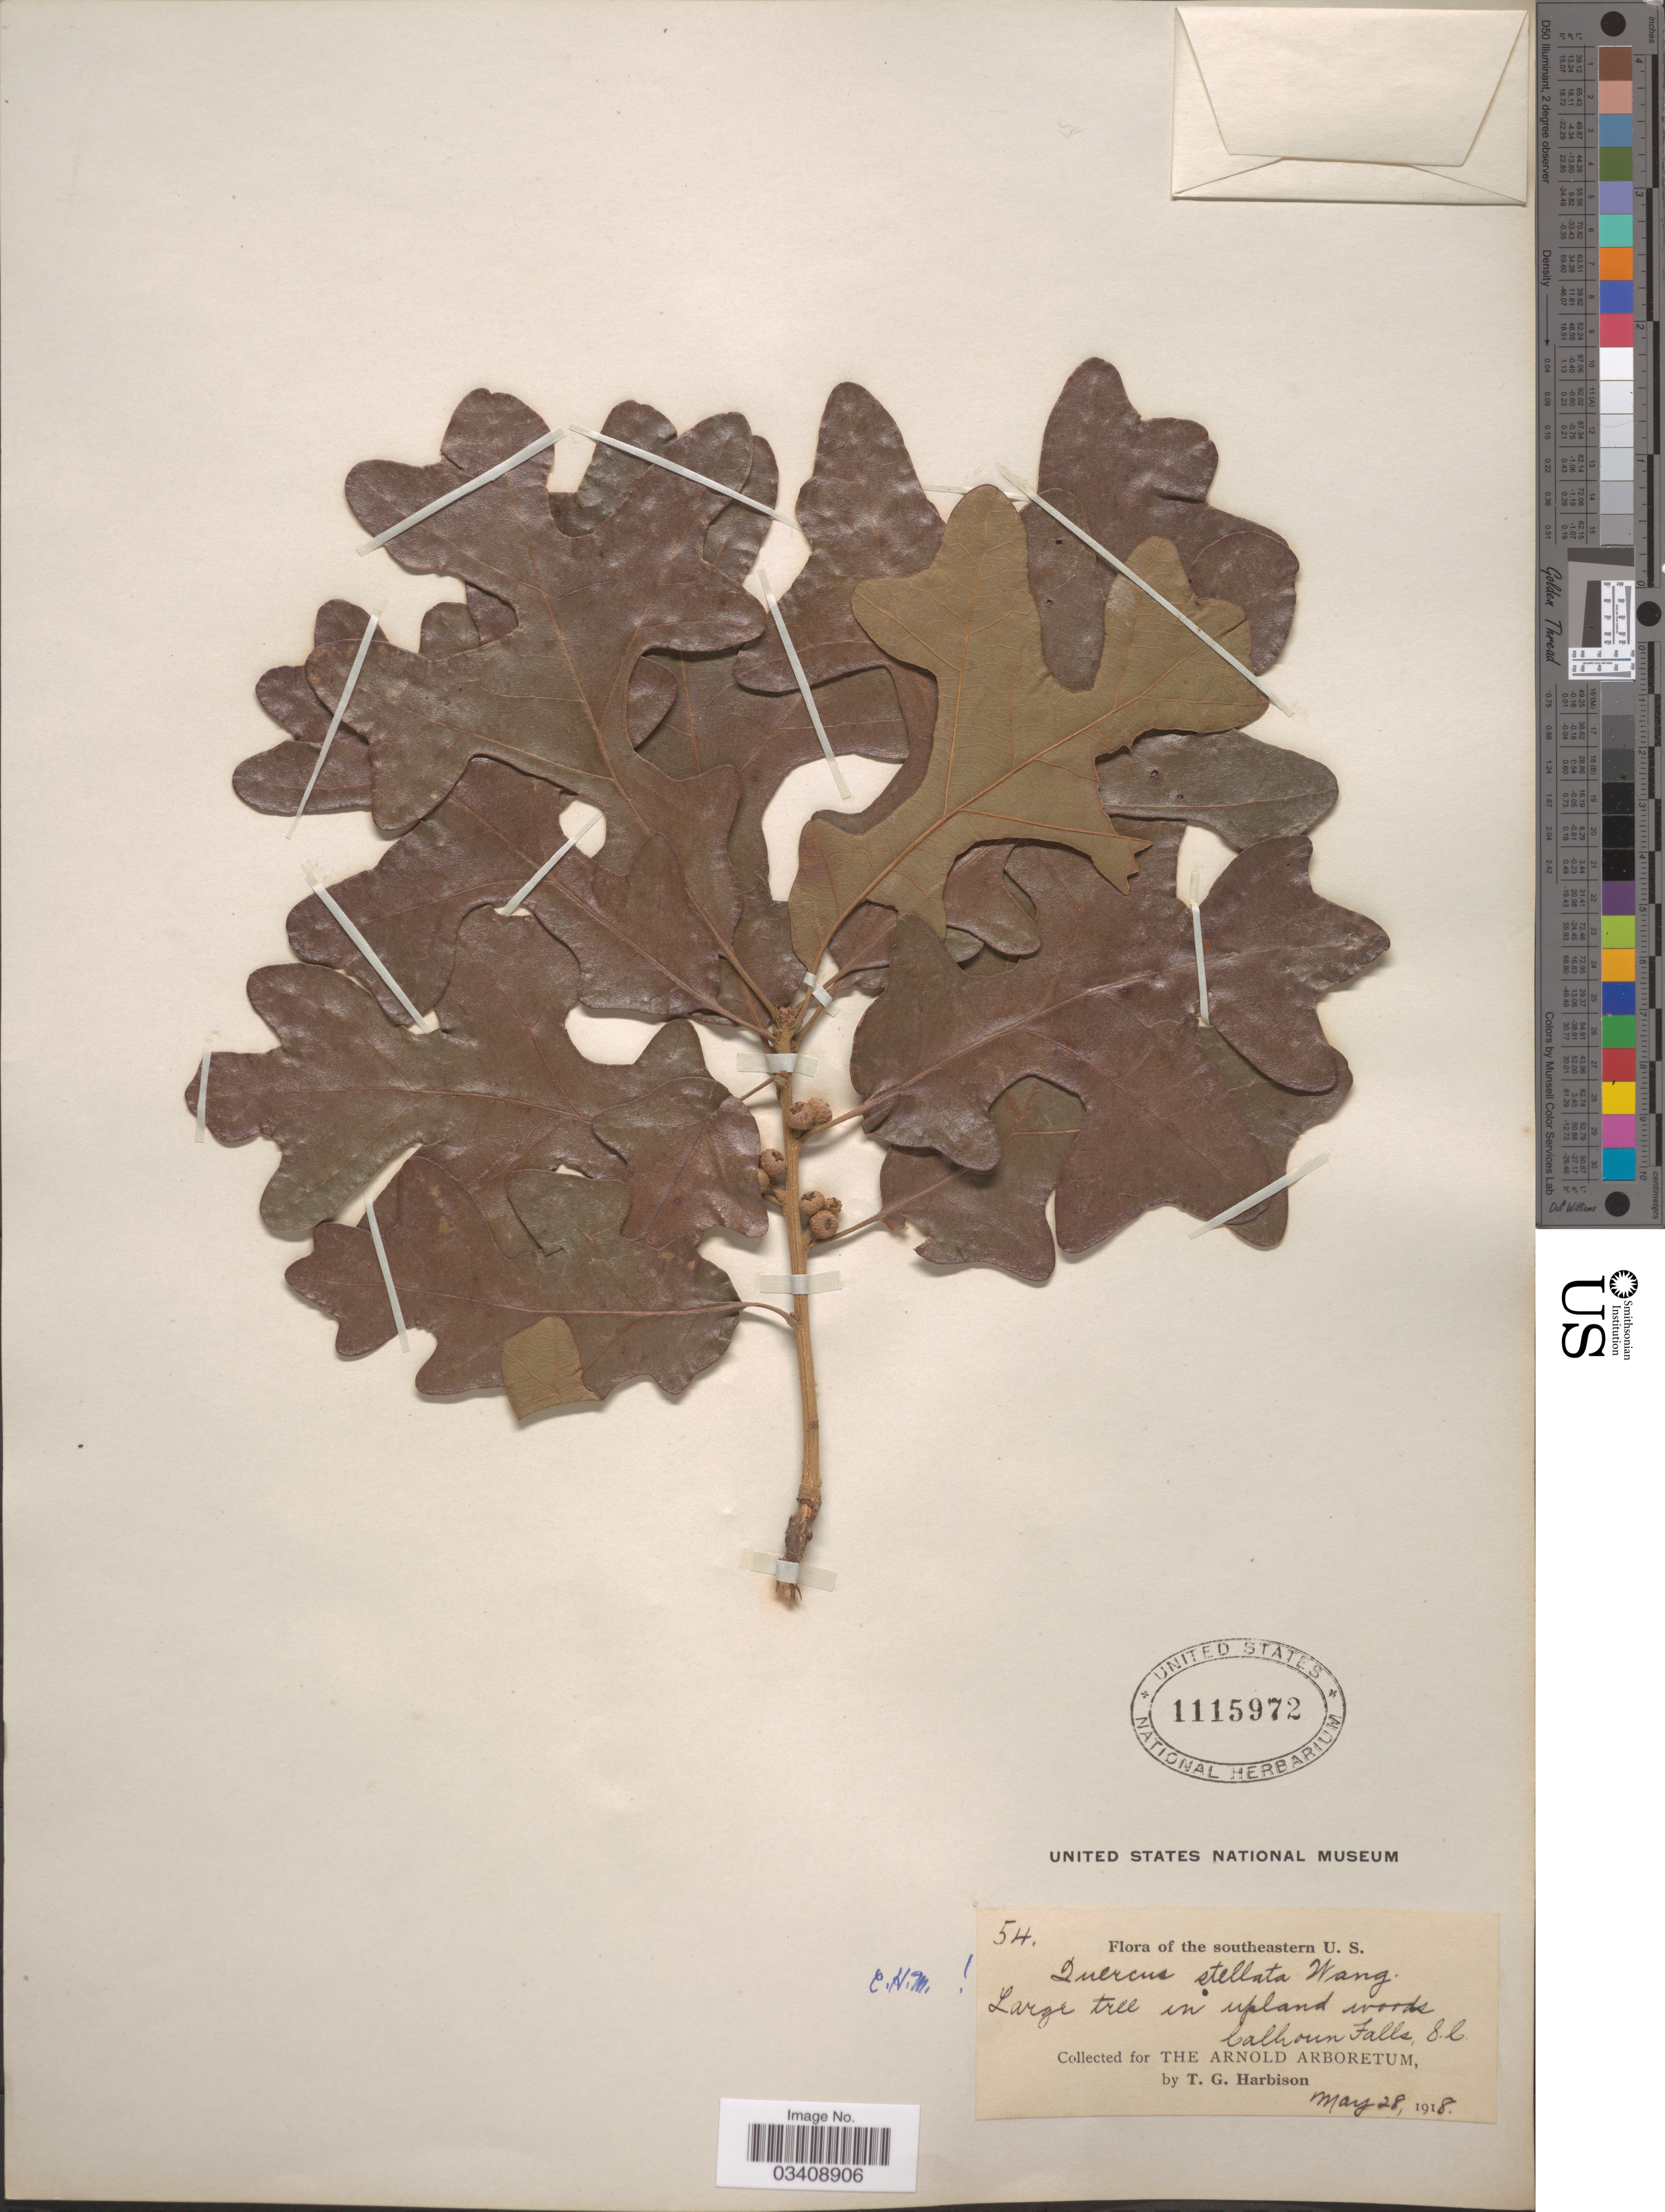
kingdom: Plantae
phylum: Tracheophyta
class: Magnoliopsida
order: Fagales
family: Fagaceae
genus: Quercus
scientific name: Quercus stellata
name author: Wangenh.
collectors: T. Harbison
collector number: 54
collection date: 1918-05-28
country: United States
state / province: South Carolina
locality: The Southeastern U.S. Calhoun Falls.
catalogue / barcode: US 1115972